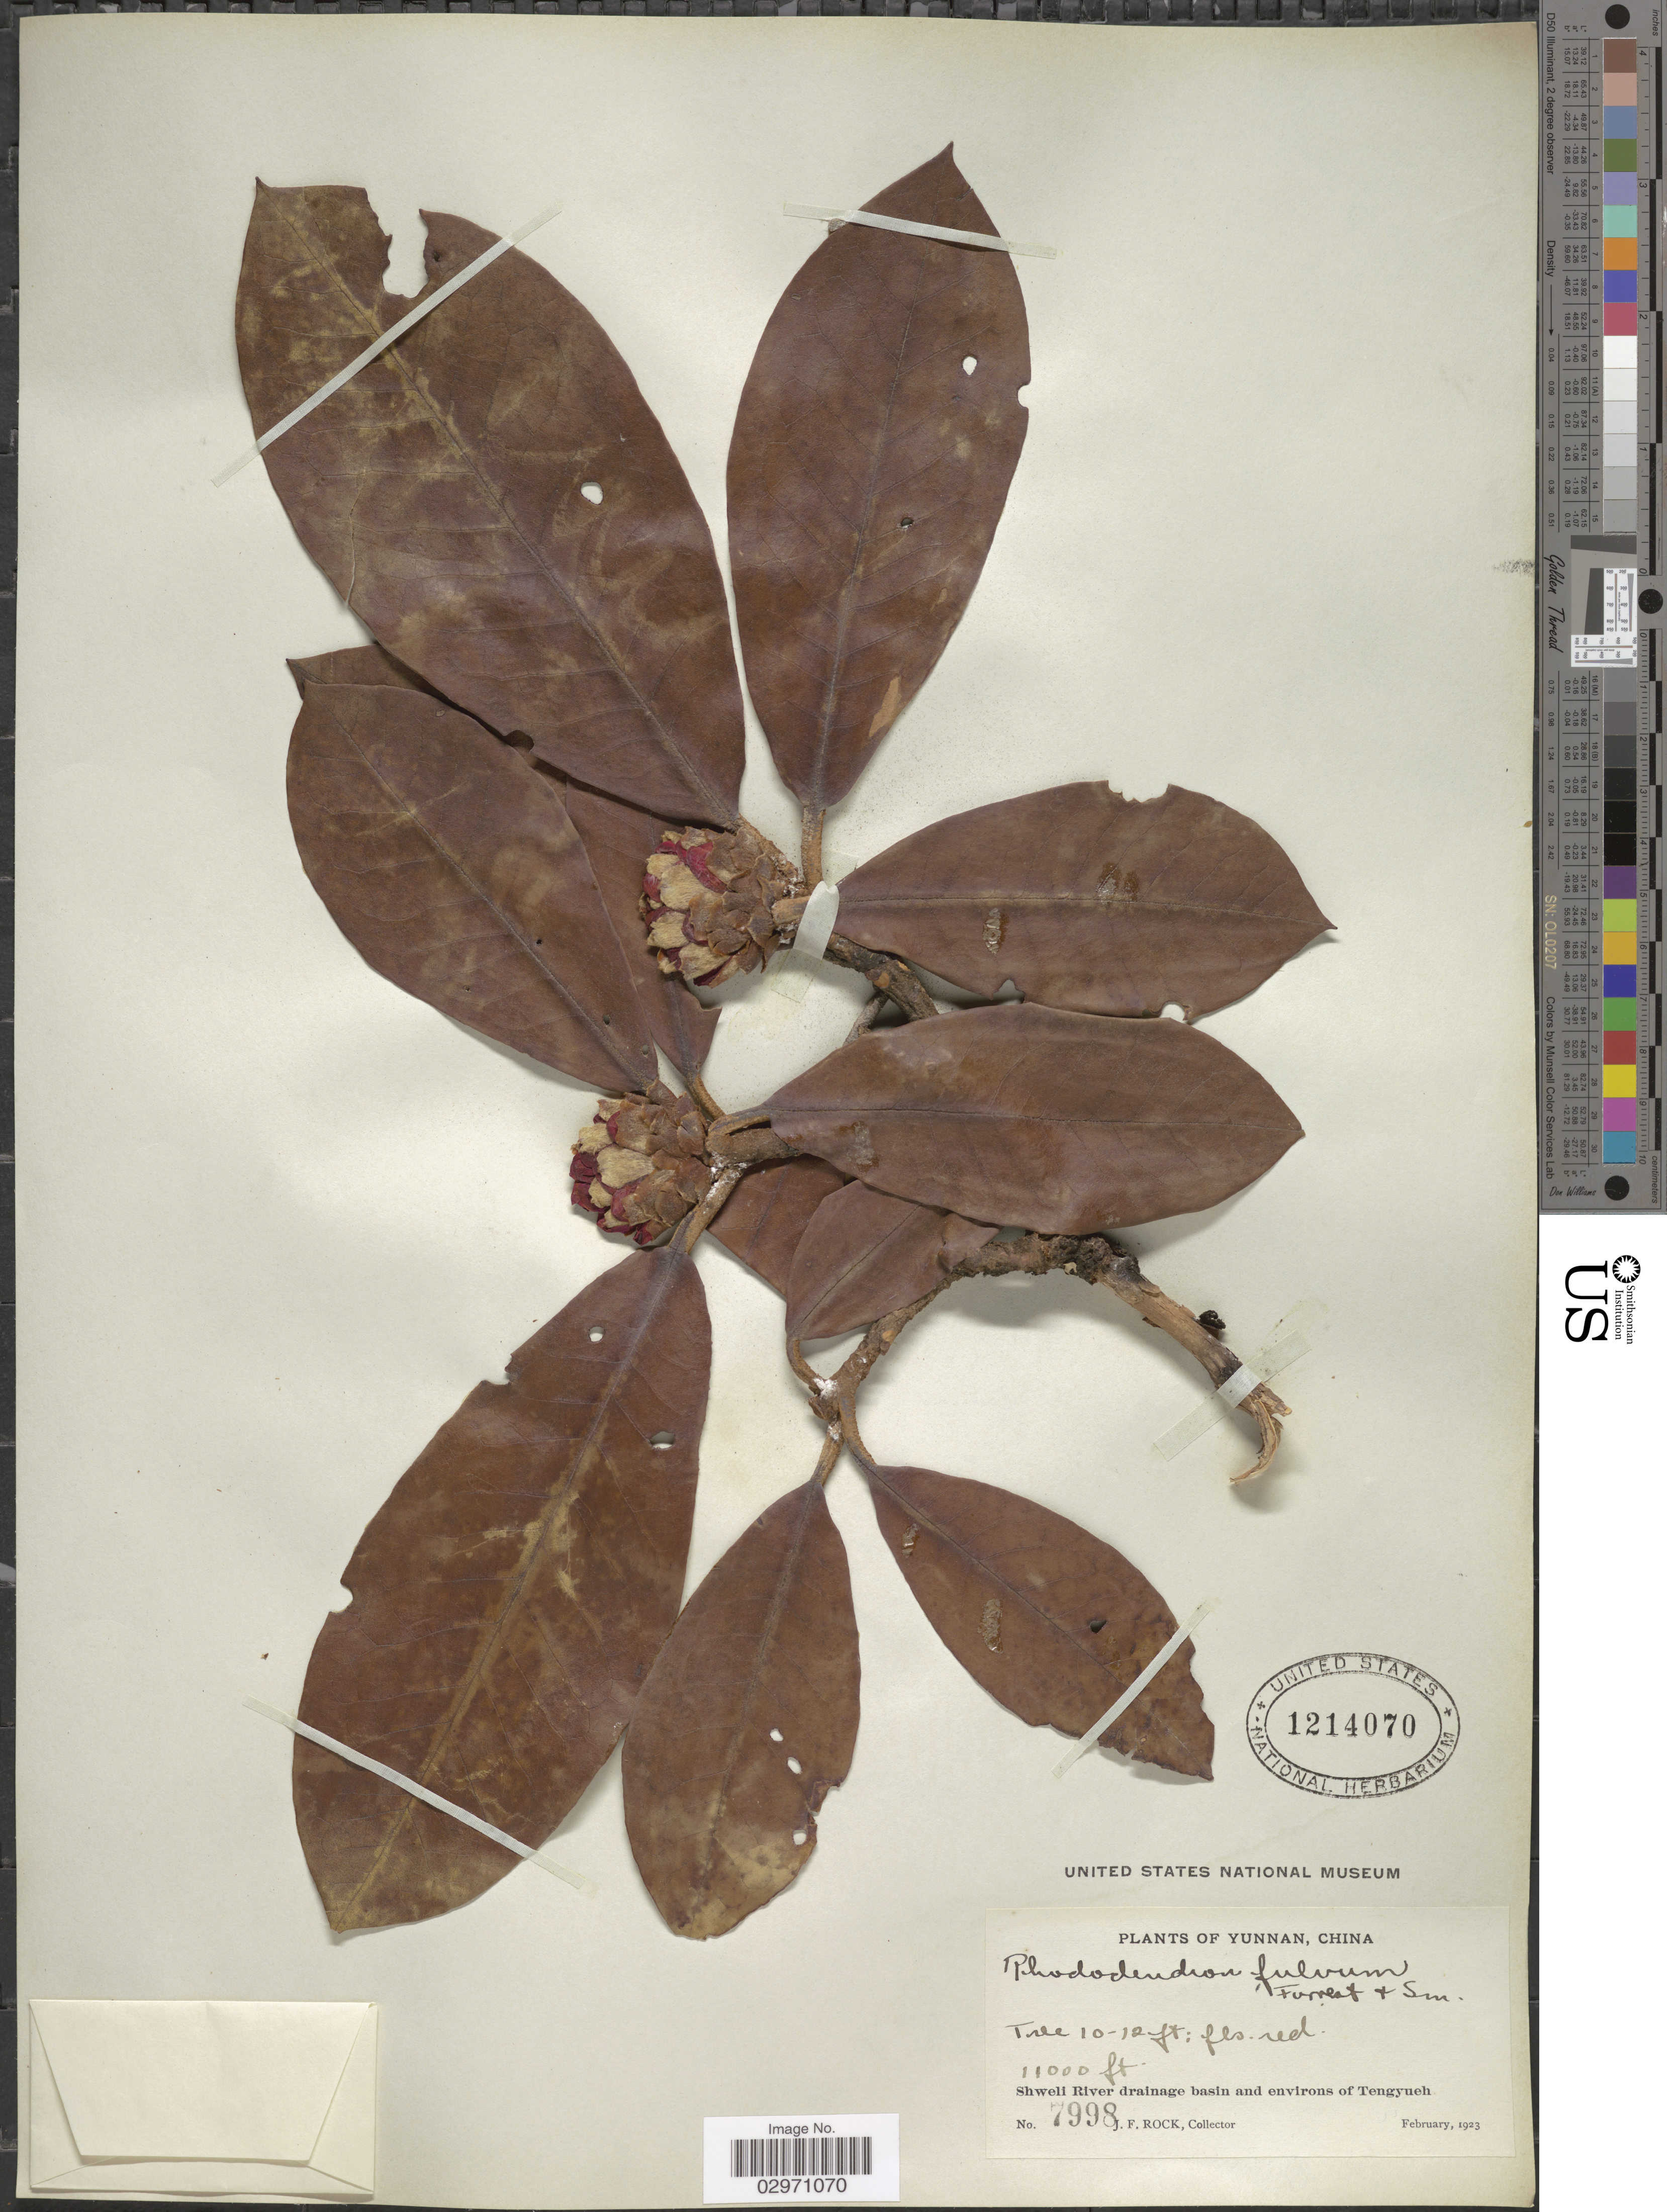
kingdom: Plantae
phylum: Tracheophyta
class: Magnoliopsida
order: Ericales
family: Ericaceae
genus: Rhododendron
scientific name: Rhododendron fulvum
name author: Balf. f. & W.W. Sm.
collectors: J. Rock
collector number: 7998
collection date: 1923-02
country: China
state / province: Yunnan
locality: Shweli River drainage basin and environs of Tengyueh.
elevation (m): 3353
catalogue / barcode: US 1214070